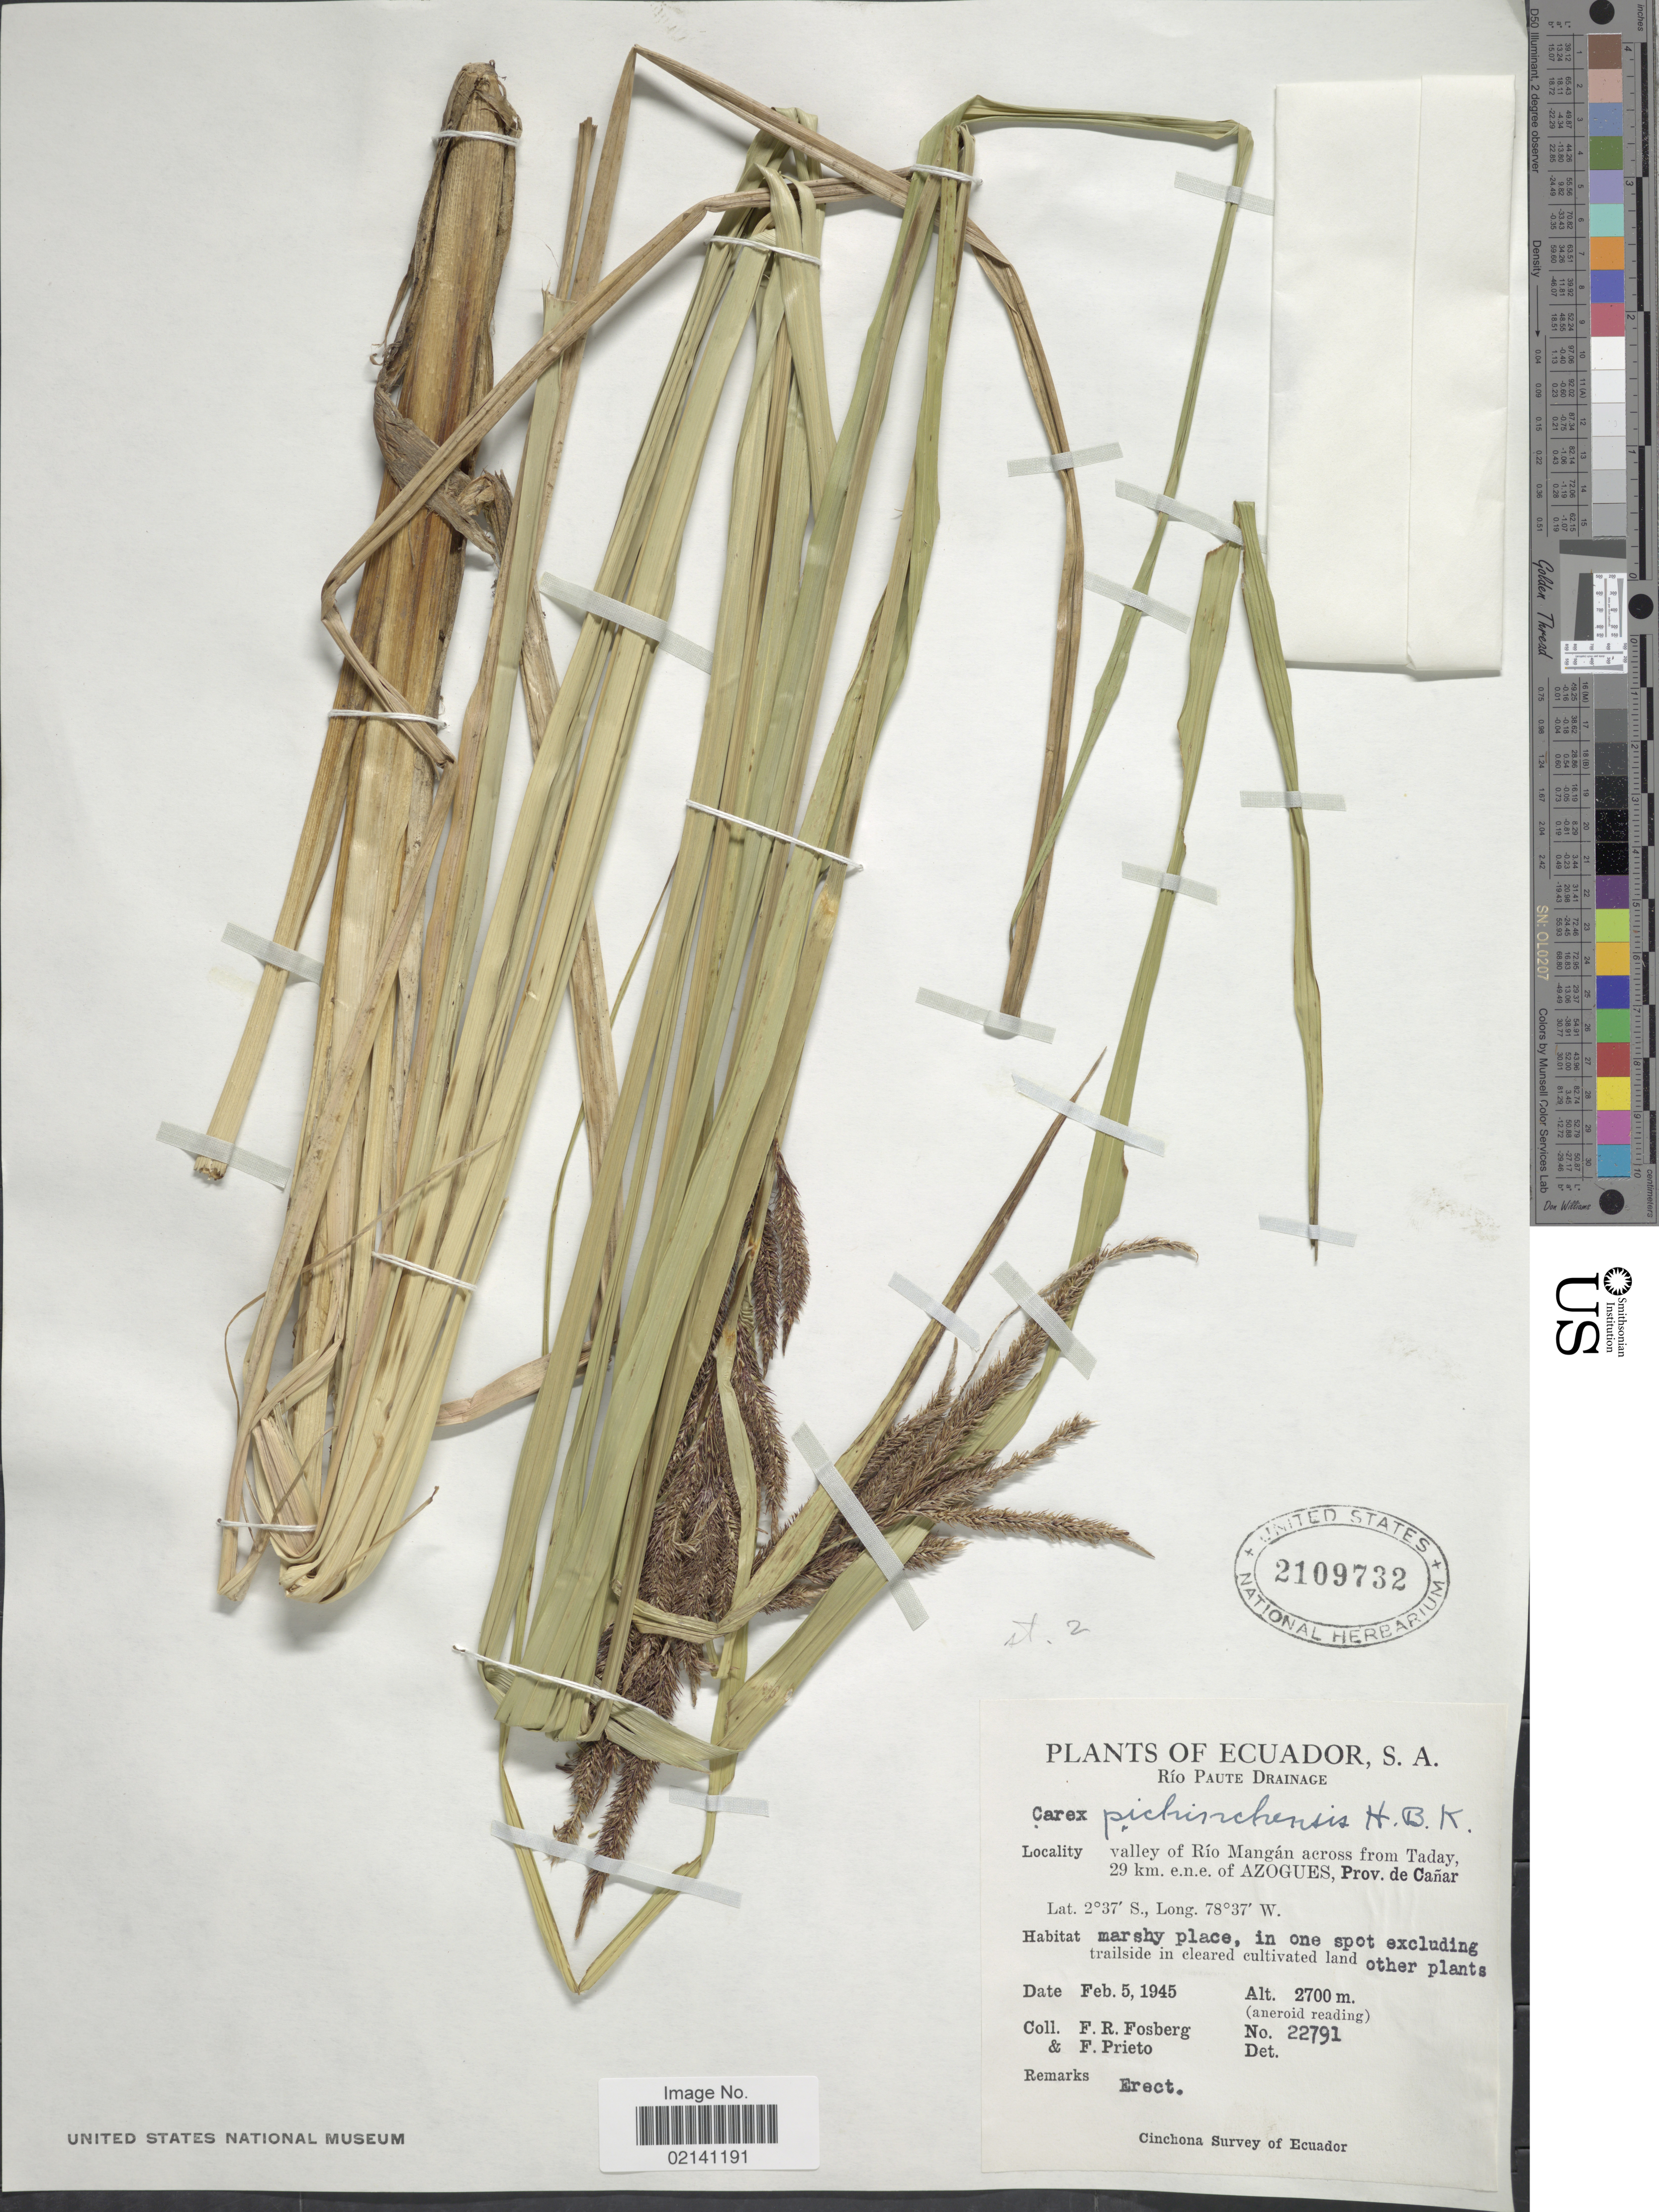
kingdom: Plantae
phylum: Tracheophyta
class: Liliopsida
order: Poales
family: Cyperaceae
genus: Carex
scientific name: Carex pichinchensis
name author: Kunth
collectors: F. R. Fosberg & F. Prieto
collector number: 22791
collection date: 1945-02-05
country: Ecuador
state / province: Cañar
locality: S.A., Rio Paute Drainage, valley of Rio Mangan across from Taday, 29 km. e.n.e. of Azogues, trailside in cleared cultivated land.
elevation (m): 2700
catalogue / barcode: US 2109732